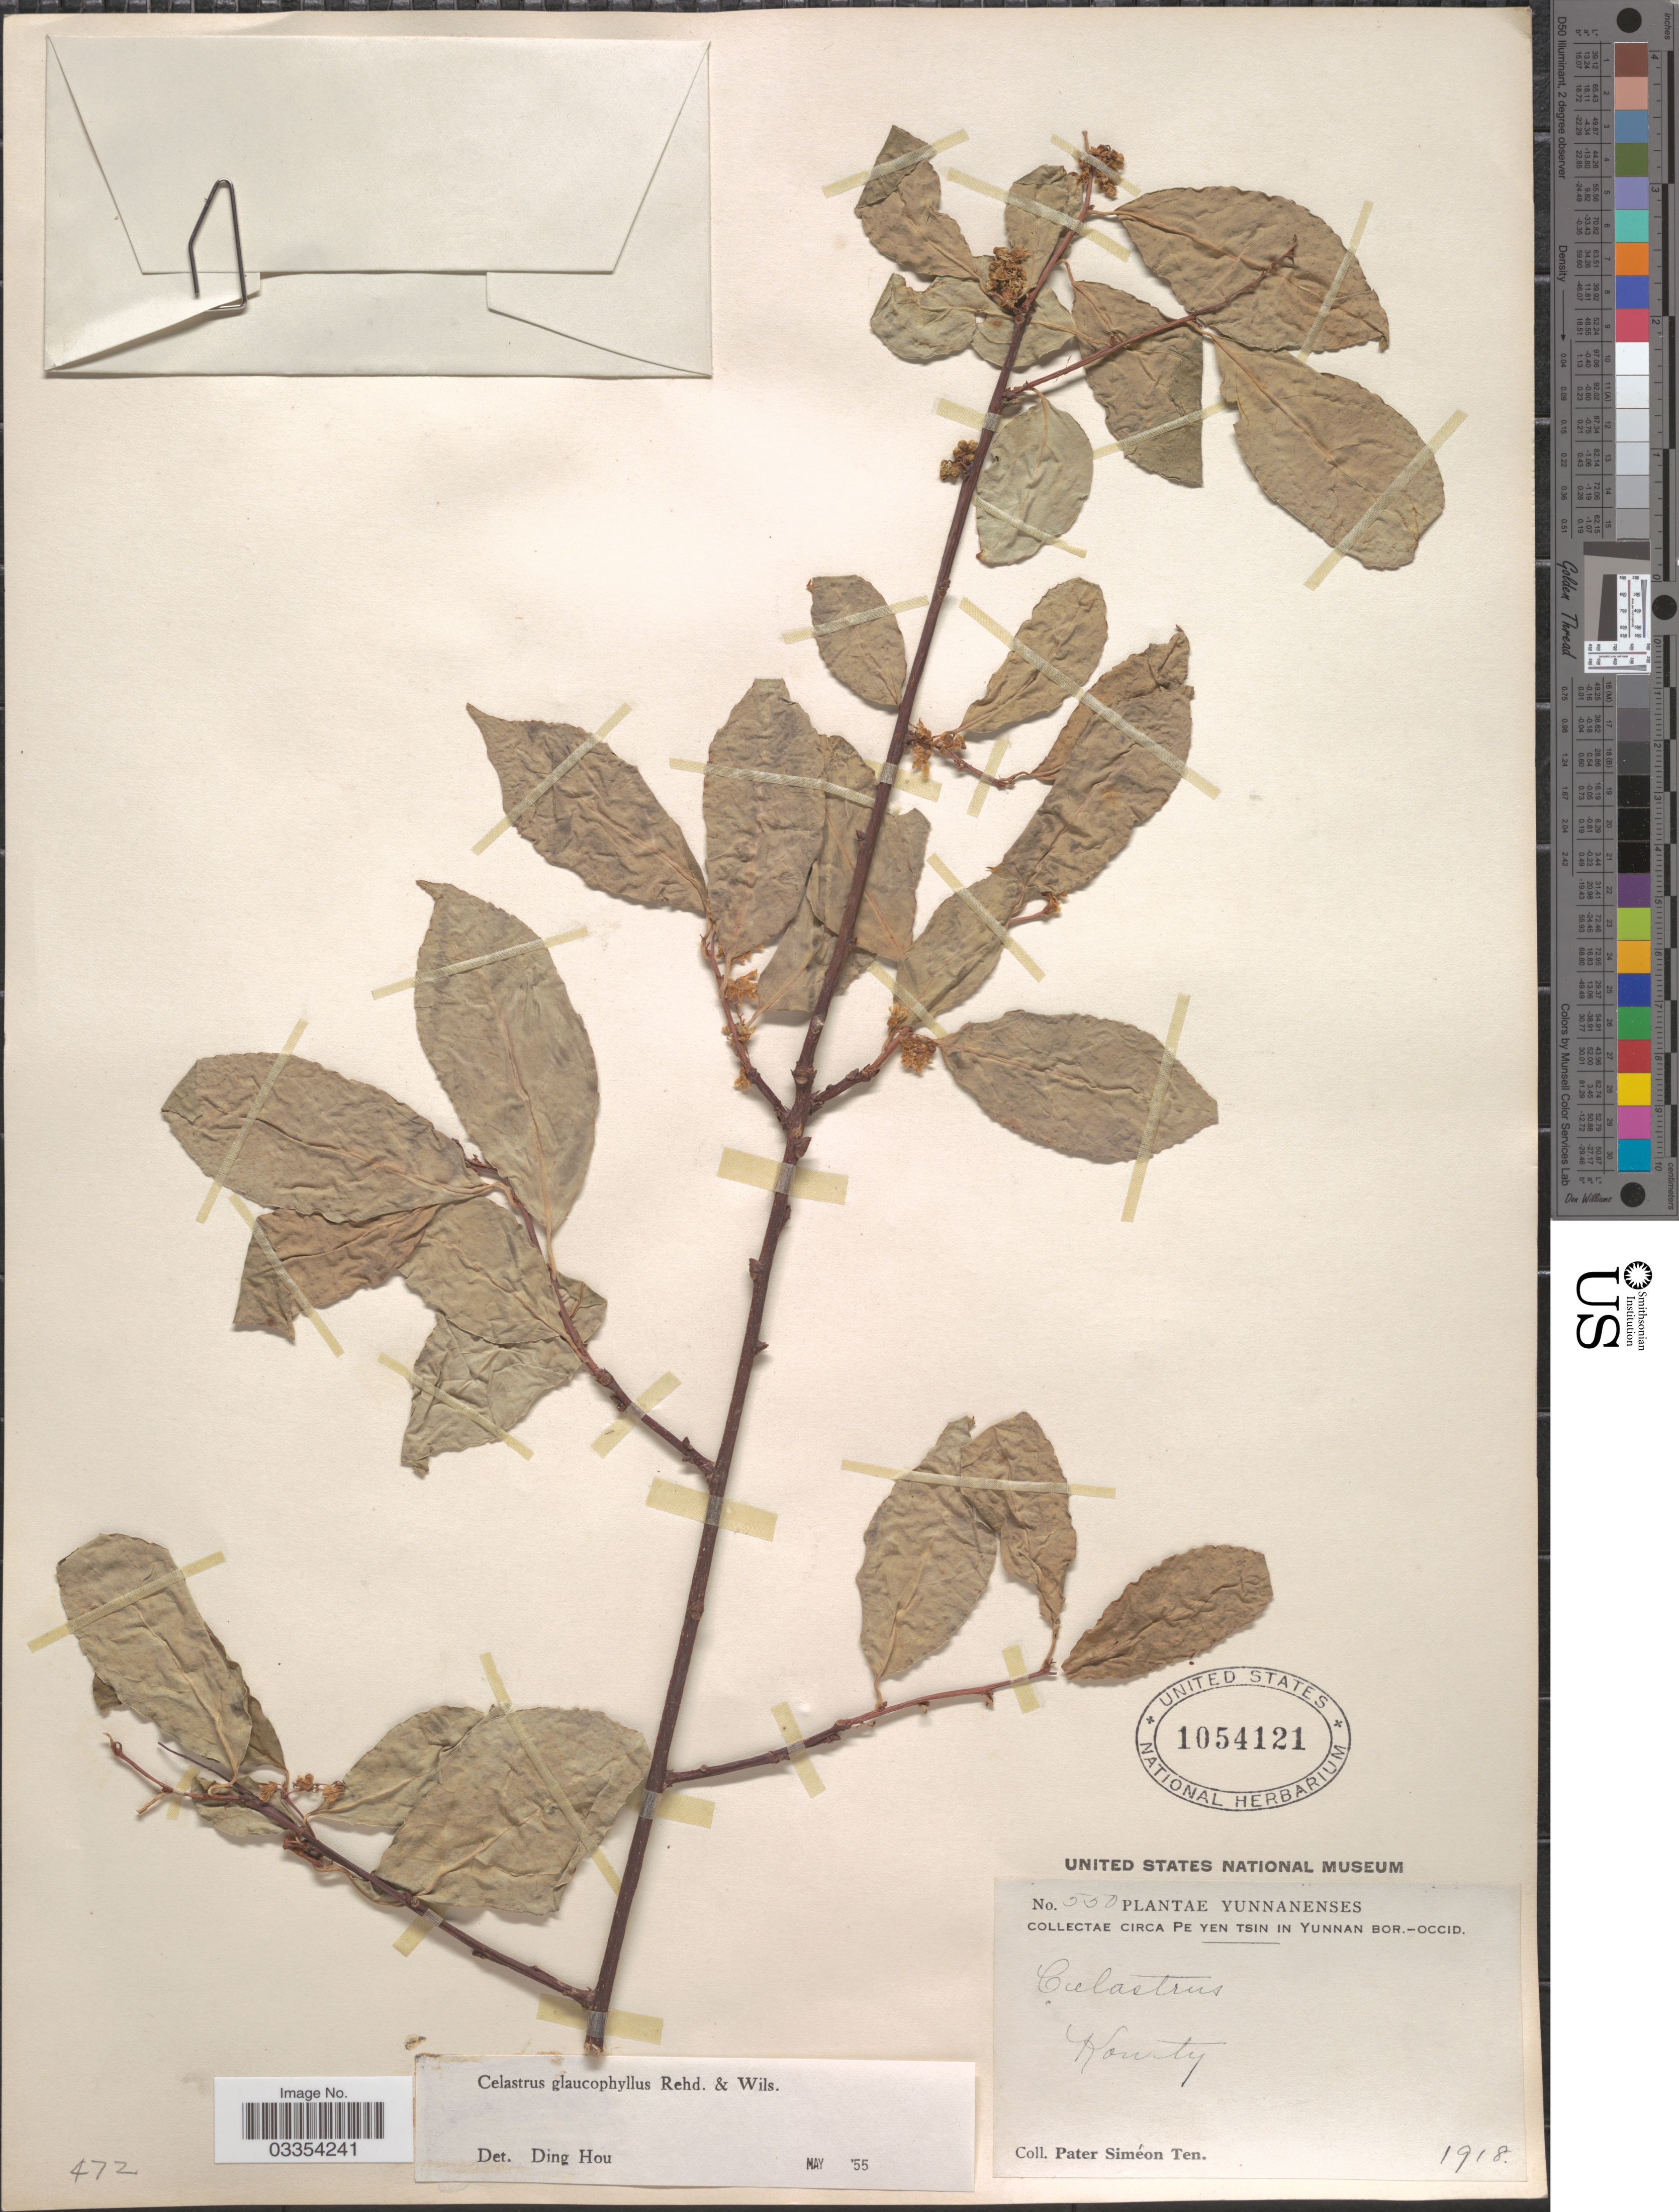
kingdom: Plantae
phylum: Tracheophyta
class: Magnoliopsida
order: Celastrales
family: Celastraceae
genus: Celastrus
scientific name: Celastrus glaucophyllus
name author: Rehder & E.H. Wilson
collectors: P. S. Ten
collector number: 550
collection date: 1918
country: China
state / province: Yunnan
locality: Circa Pe Yen Tsin in Yunnan Bor.-Occid. Kounty.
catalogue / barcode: US 1054121